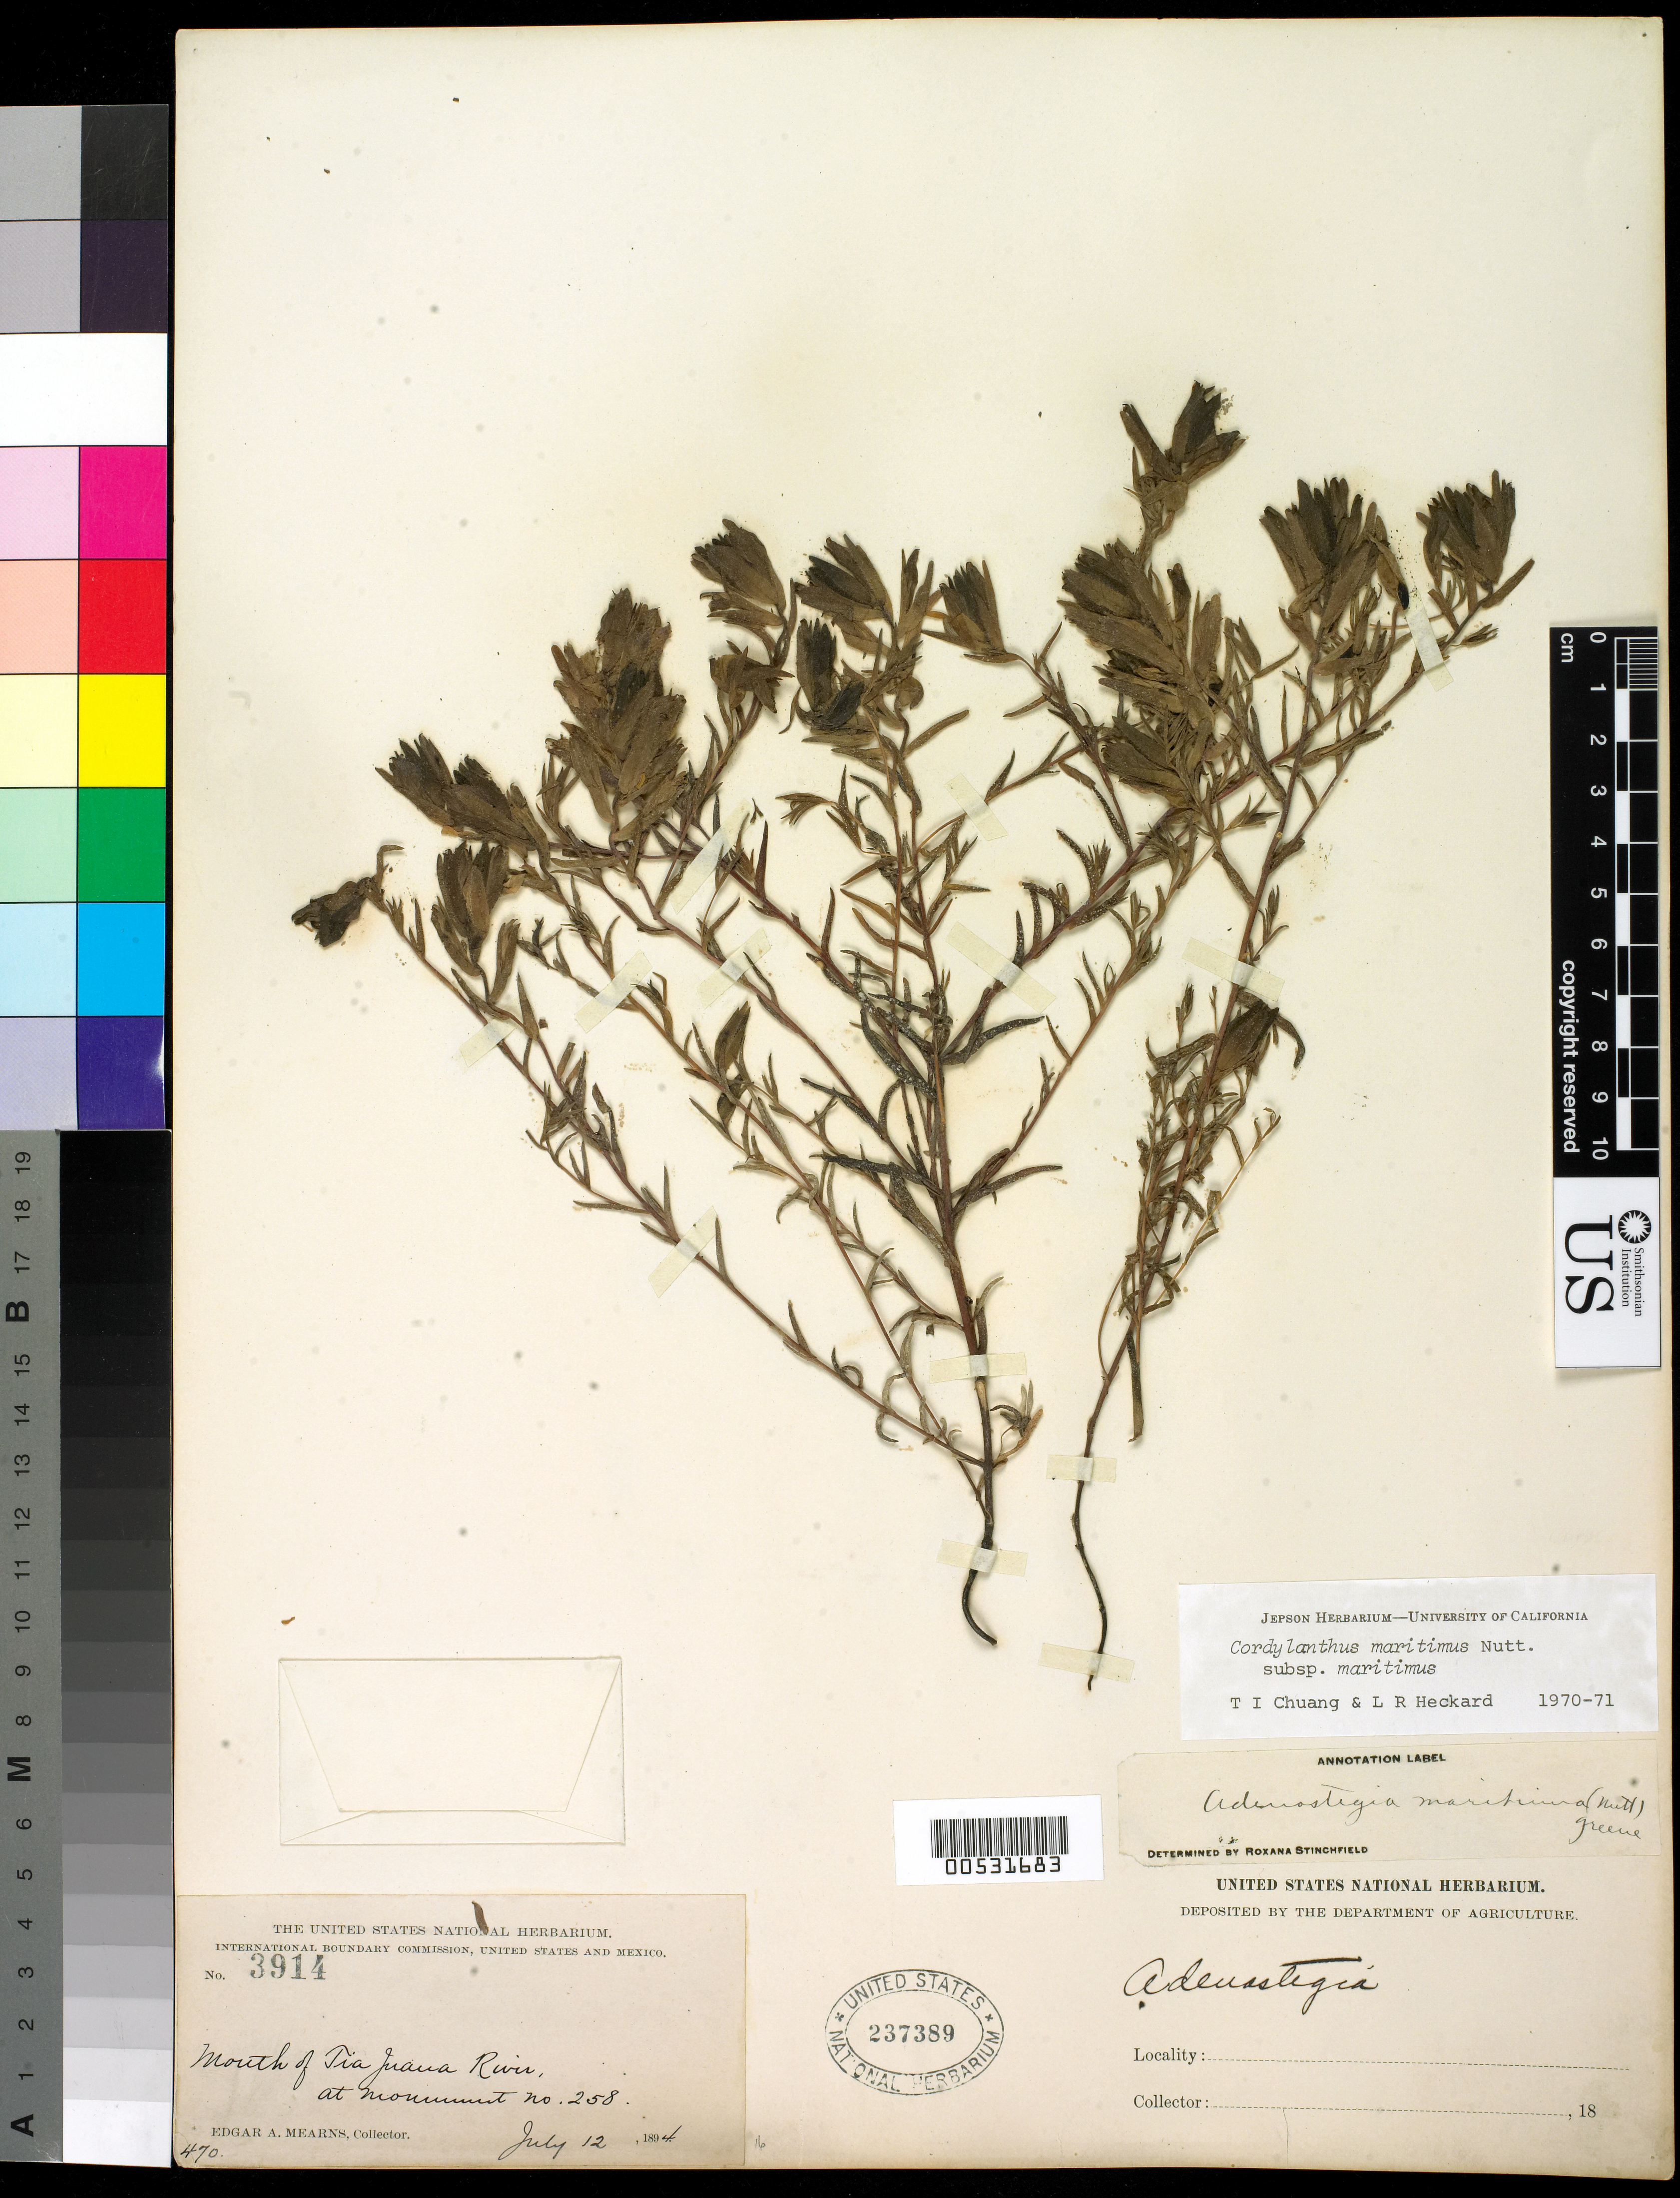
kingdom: Plantae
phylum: Tracheophyta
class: Magnoliopsida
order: Lamiales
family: Orobanchaceae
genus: Chloropyron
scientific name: Chloropyron maritimum subsp. maritimum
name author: (Nutt. ex Benth.) A. Heller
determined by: Barringer, K. A.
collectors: E. A. Mearns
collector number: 3914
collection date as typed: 12 Jul 1894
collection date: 1894-07-12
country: United States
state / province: California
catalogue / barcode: US 237389